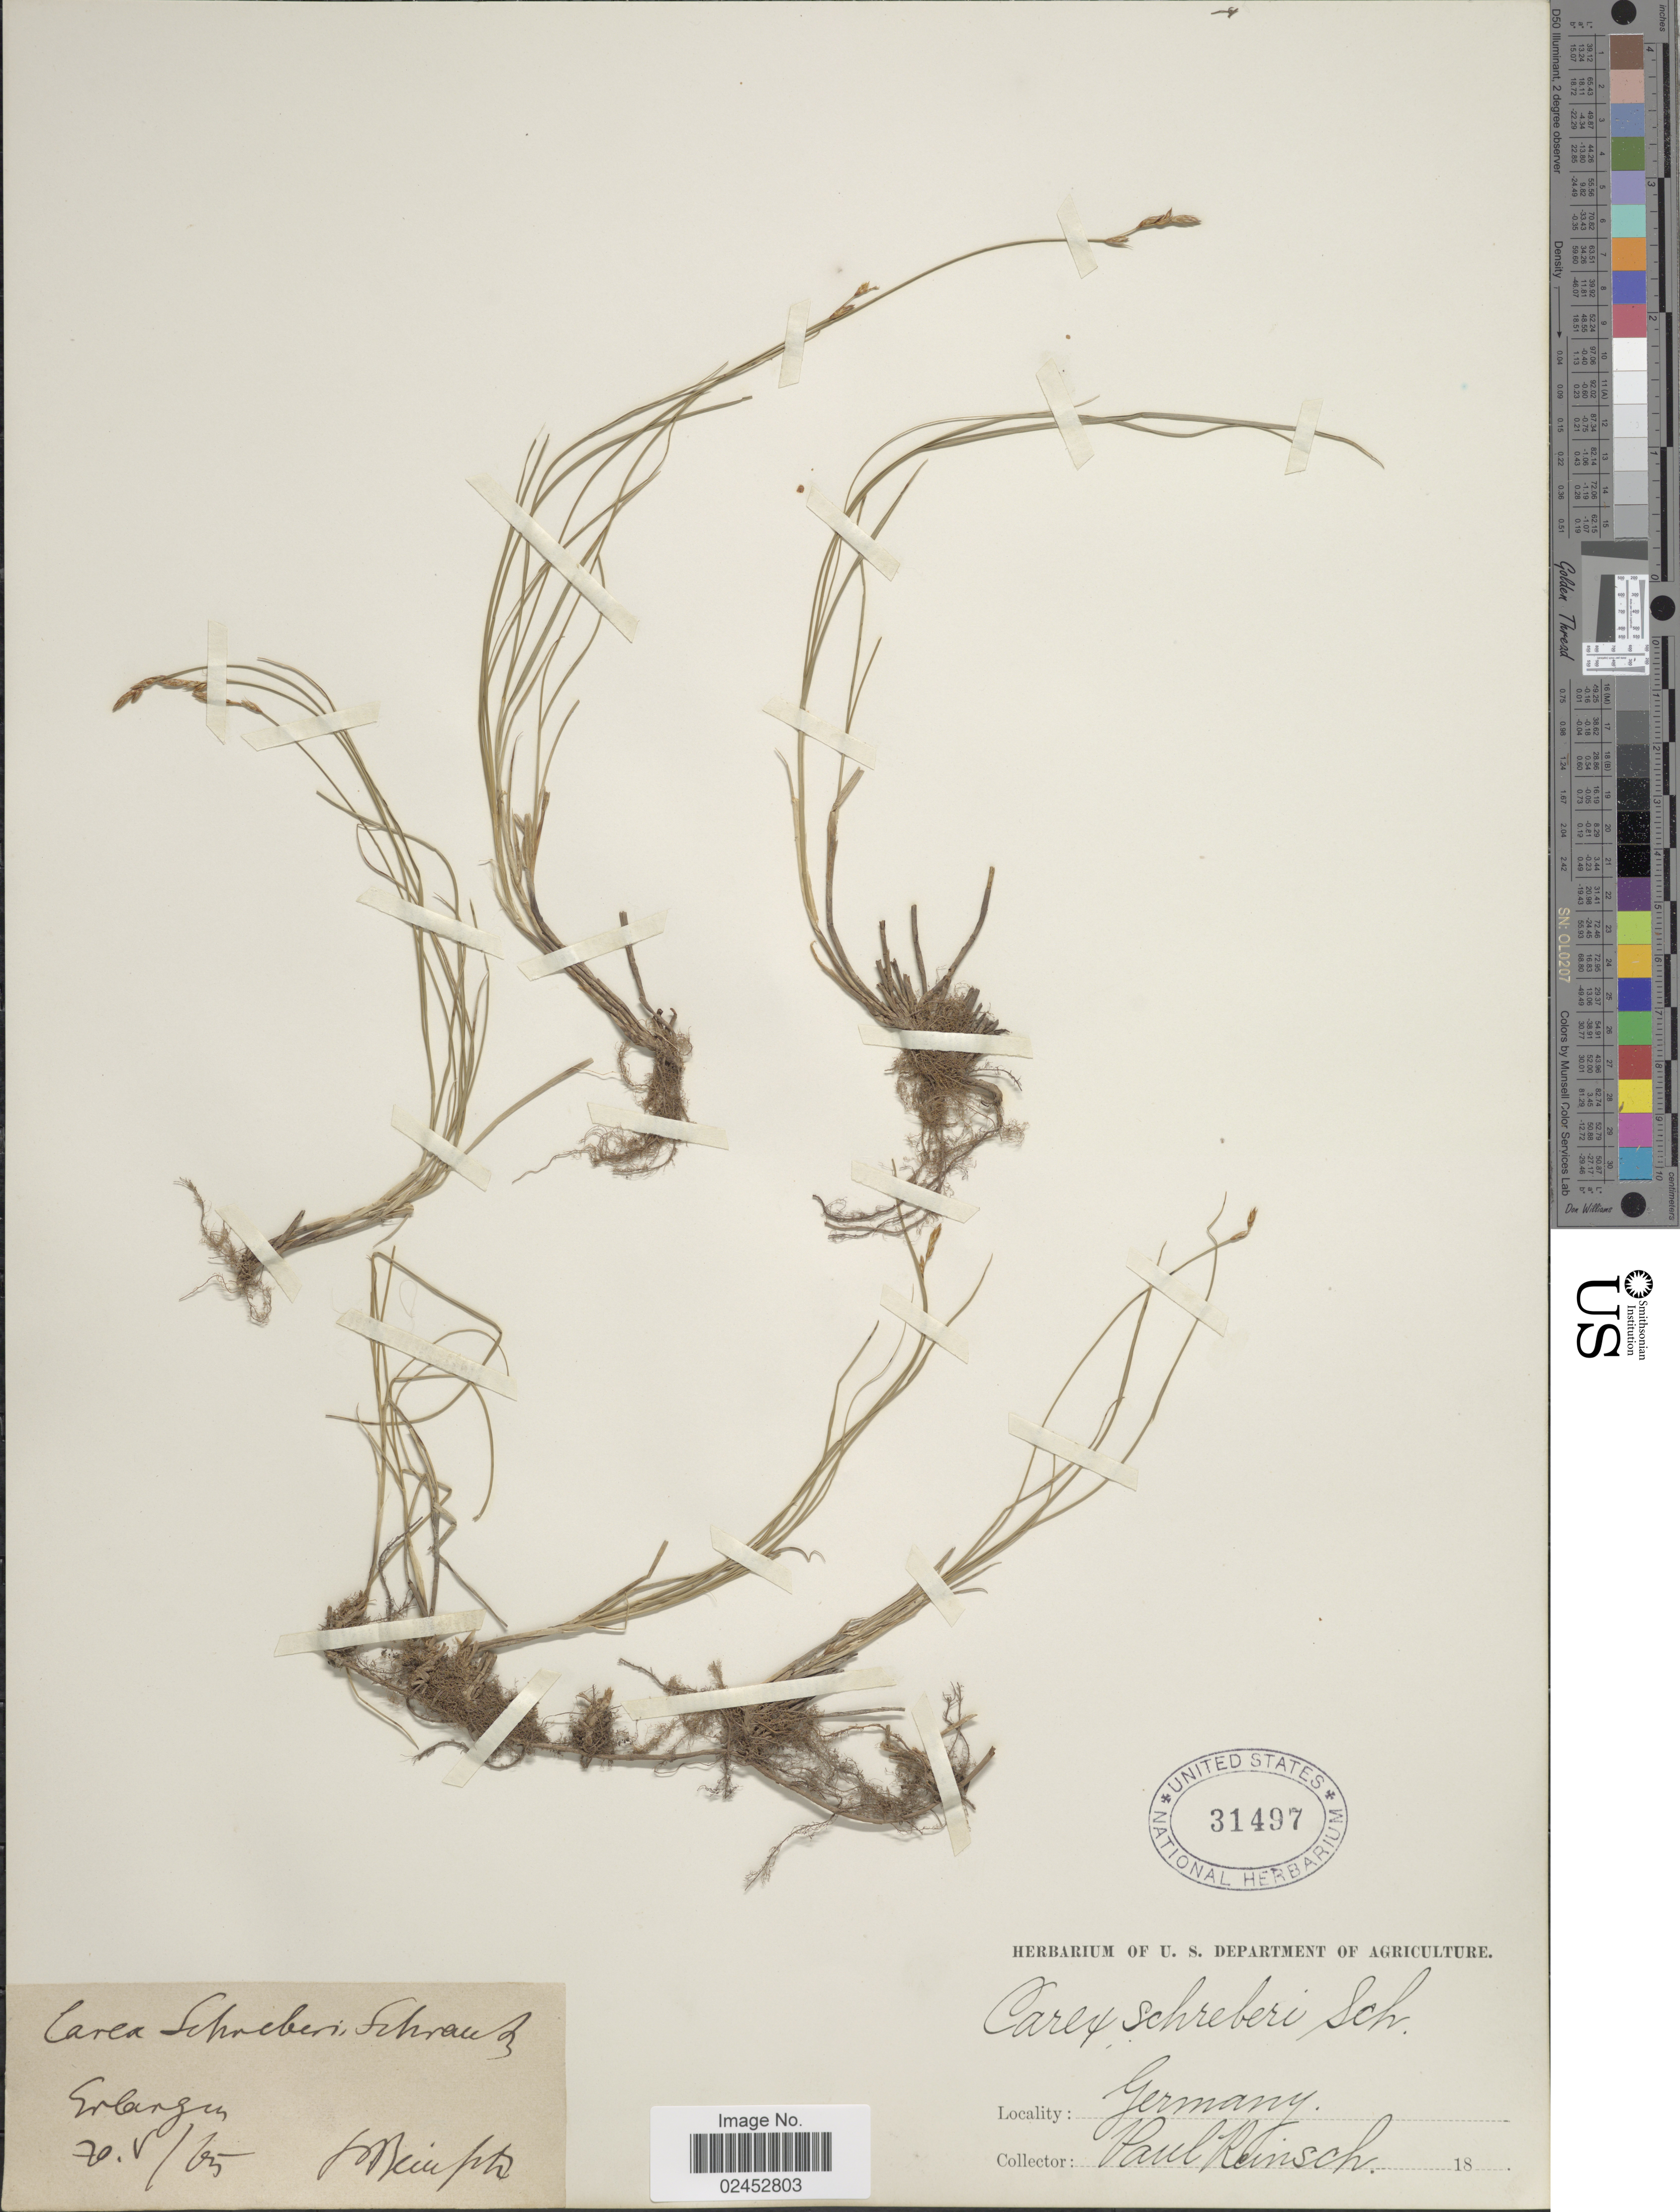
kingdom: Plantae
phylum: Tracheophyta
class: Liliopsida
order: Poales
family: Cyperaceae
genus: Carex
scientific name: Carex praecox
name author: Schreb.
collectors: P. F. Reinsch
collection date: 1865-05-20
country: Germany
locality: Erlangen.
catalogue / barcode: US 31497